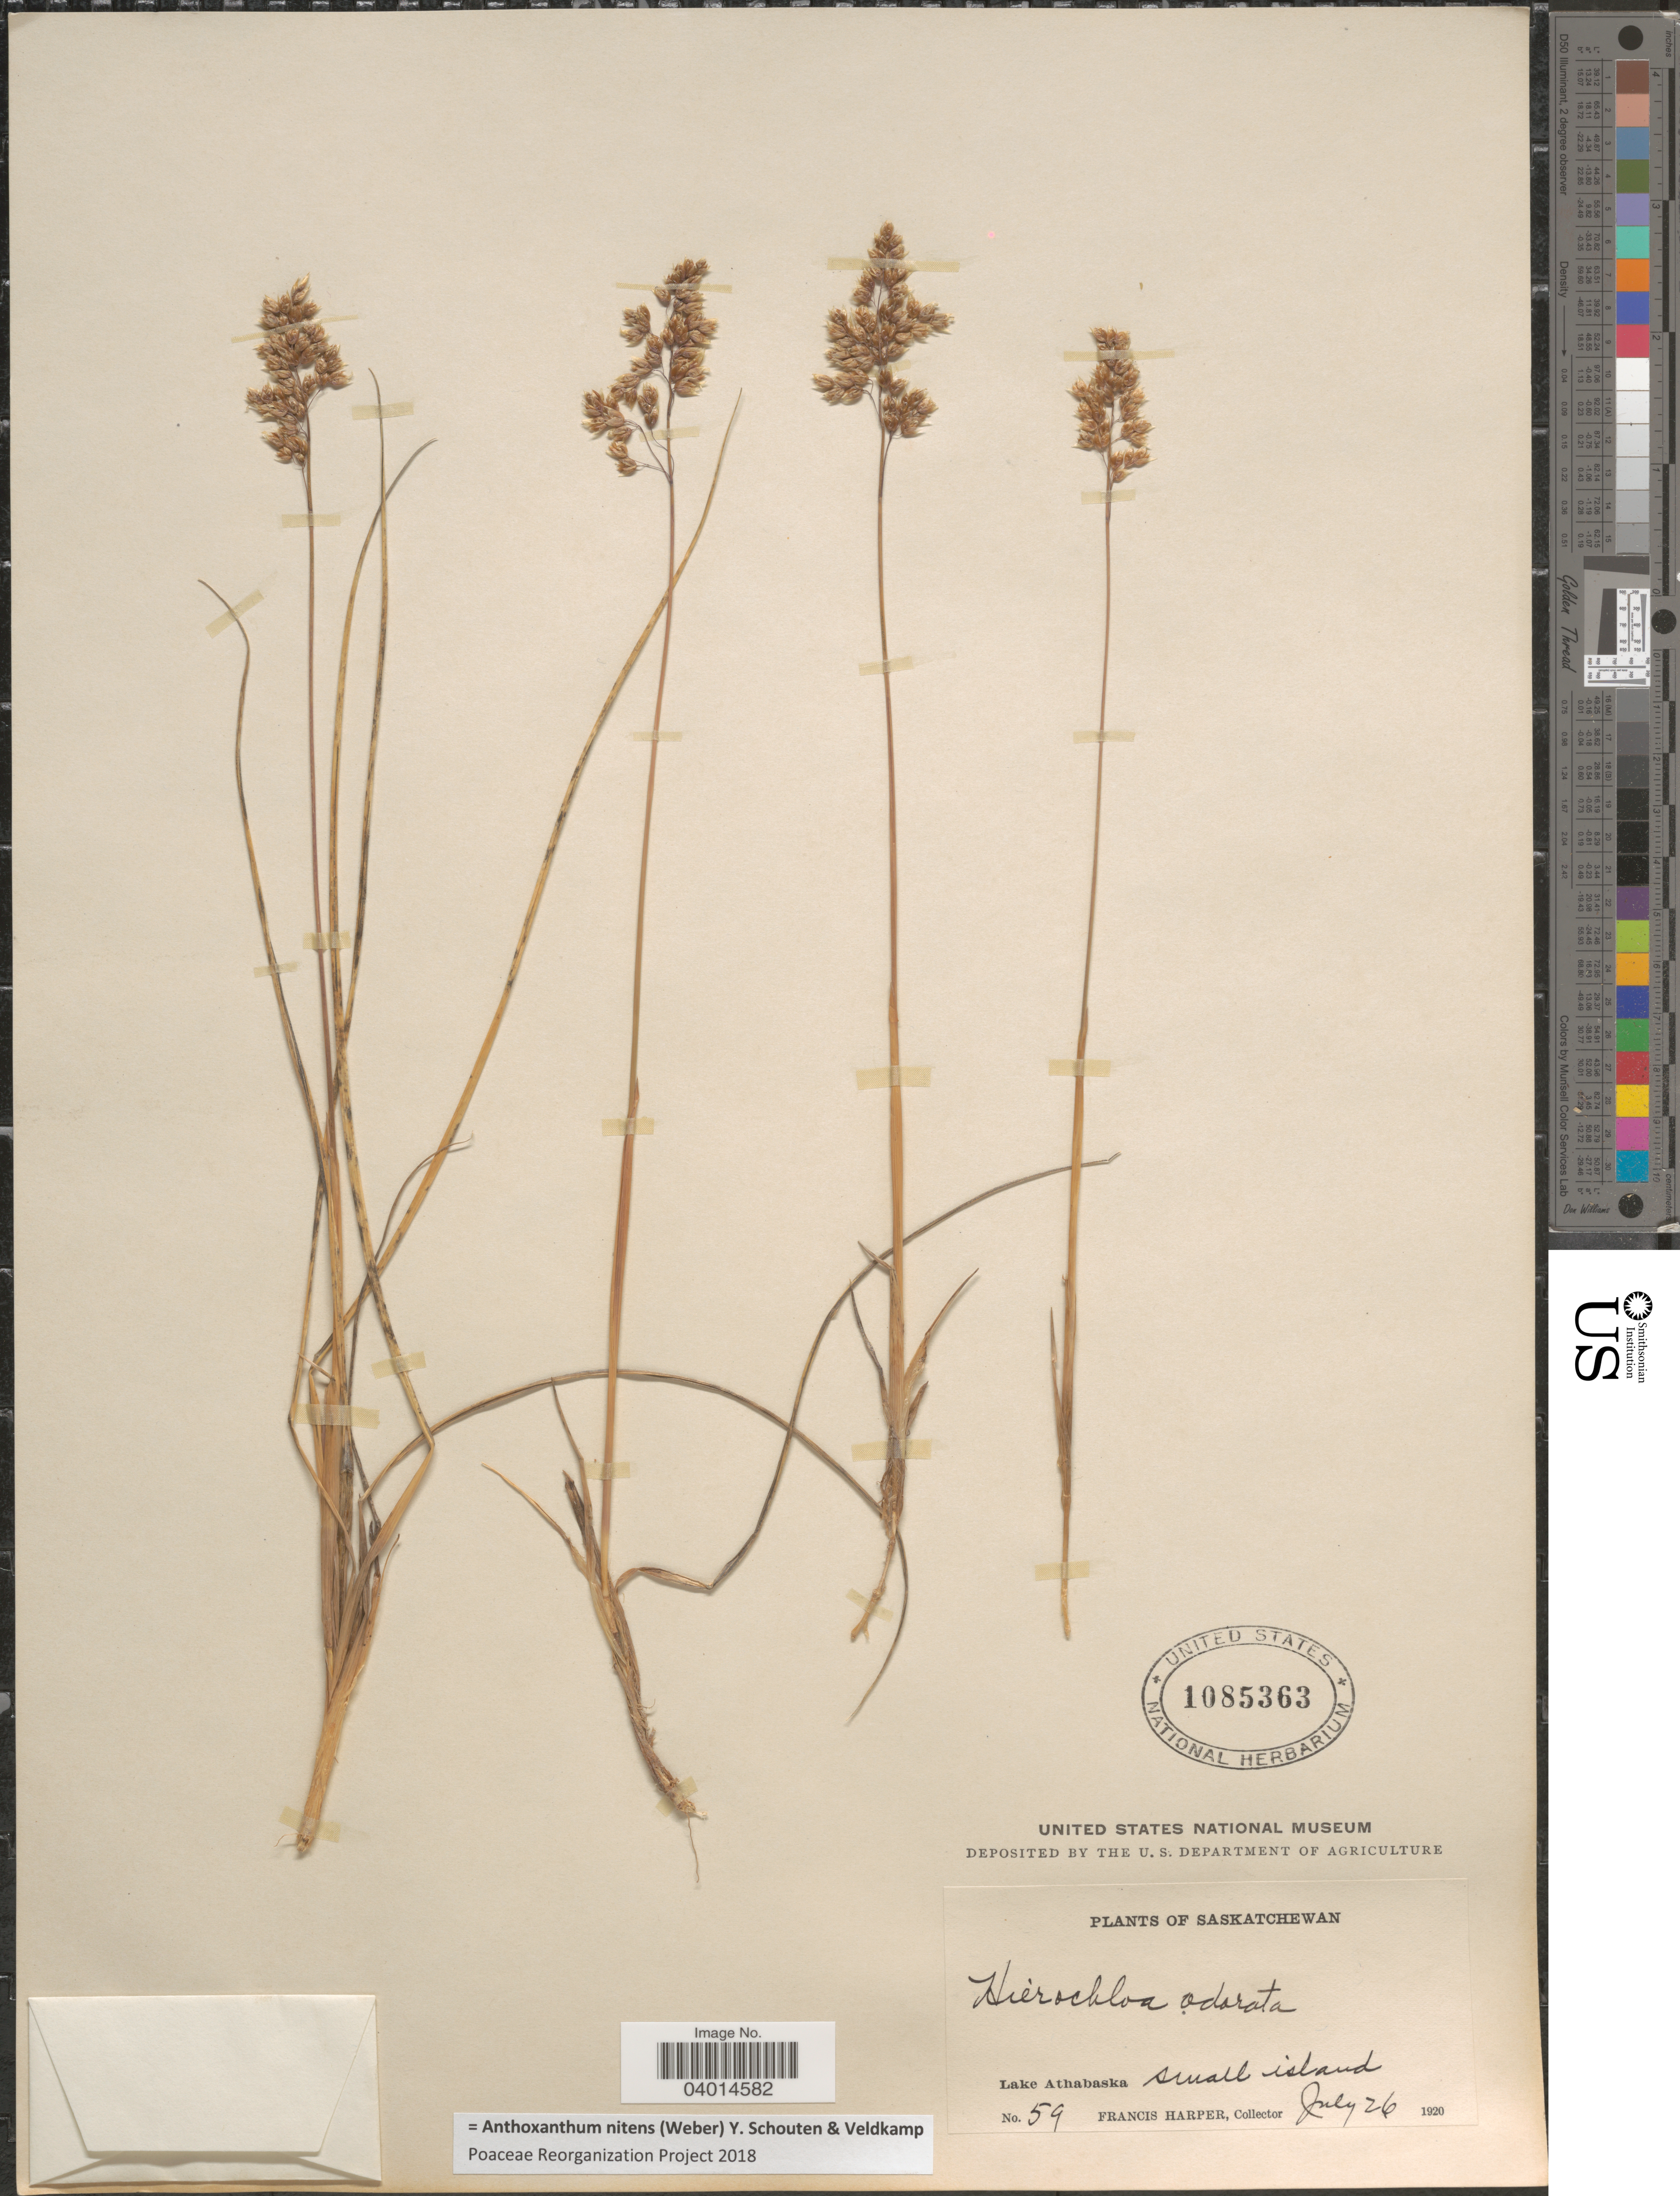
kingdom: Plantae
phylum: Tracheophyta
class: Liliopsida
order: Poales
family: Poaceae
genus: Anthoxanthum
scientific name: Anthoxanthum nitens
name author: (G.H. Weber) R.T.A. Schouten & Veldkamp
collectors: F. Harper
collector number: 59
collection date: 1920-07-26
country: Canada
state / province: Saskatchewan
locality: Lake Athabaska small island.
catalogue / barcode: US 1085363